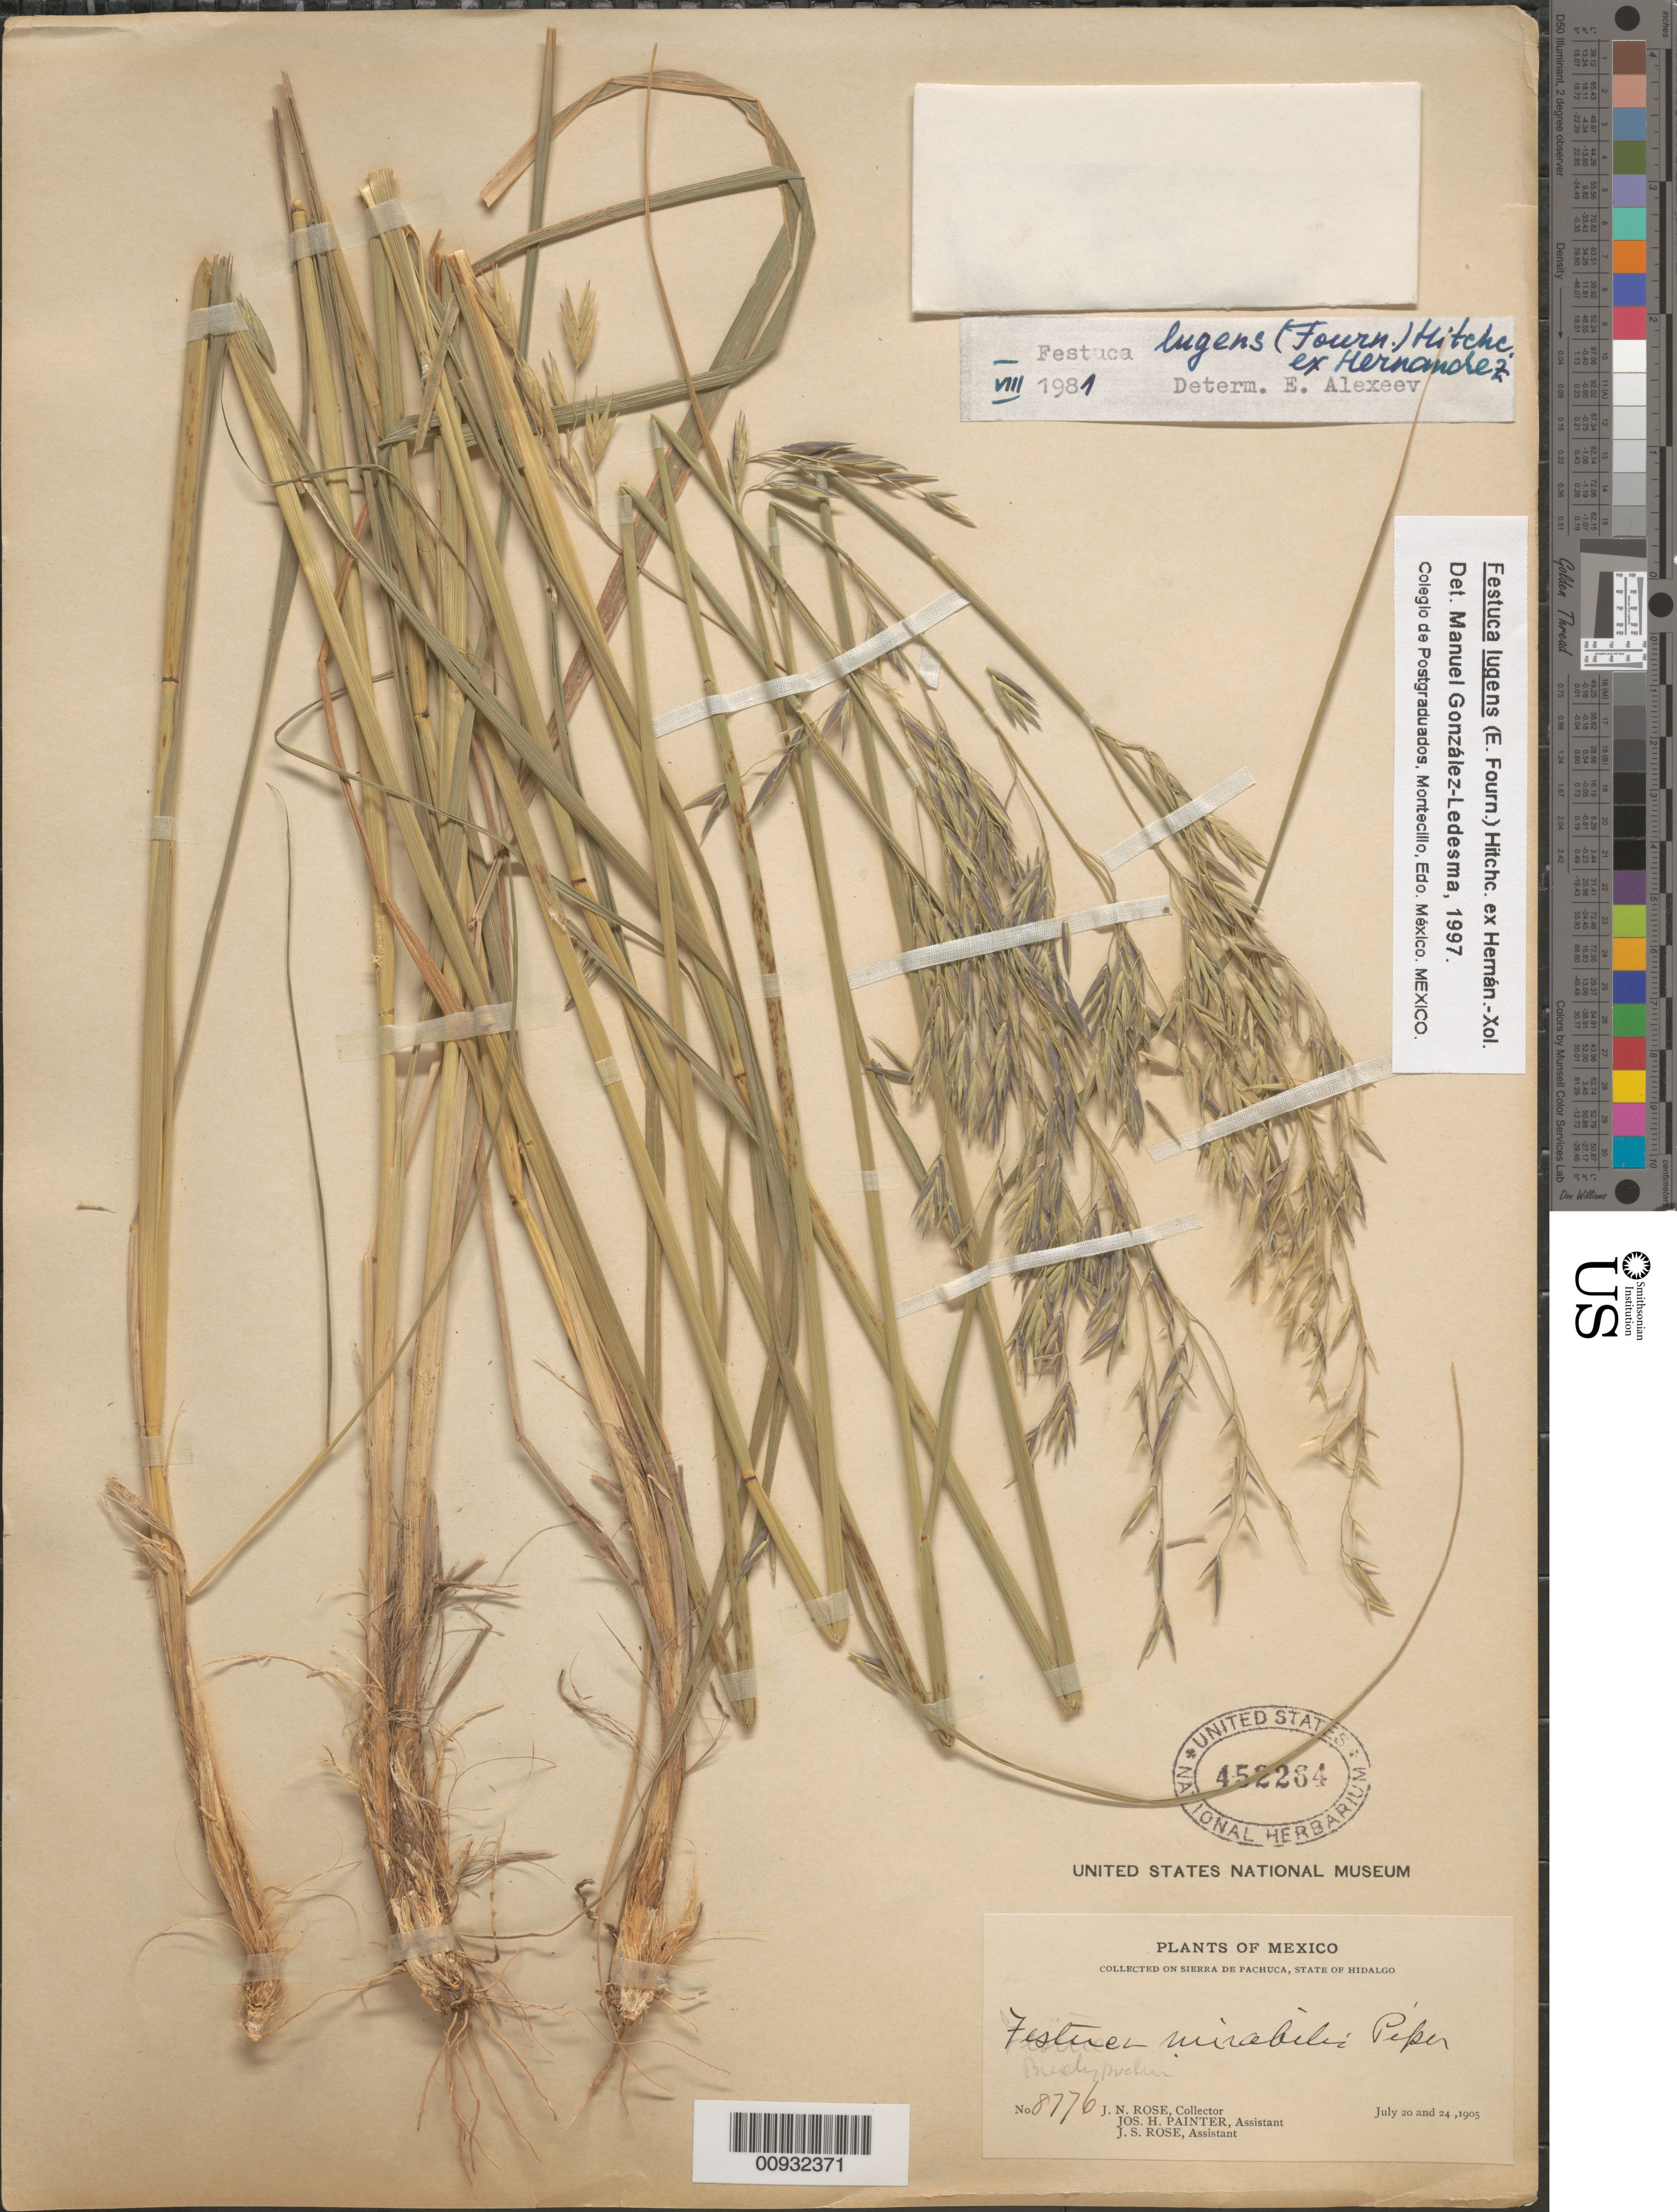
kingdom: Plantae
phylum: Tracheophyta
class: Liliopsida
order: Poales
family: Poaceae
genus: Festuca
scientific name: Festuca lugens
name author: (E. Fourn.) Hitchc. ex Hern.-Xol.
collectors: J. N. Rose, J. H. Painter & J. S. Rose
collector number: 8776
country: Mexico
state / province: Hidalgo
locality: Sierra de Pachuca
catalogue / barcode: US 452264